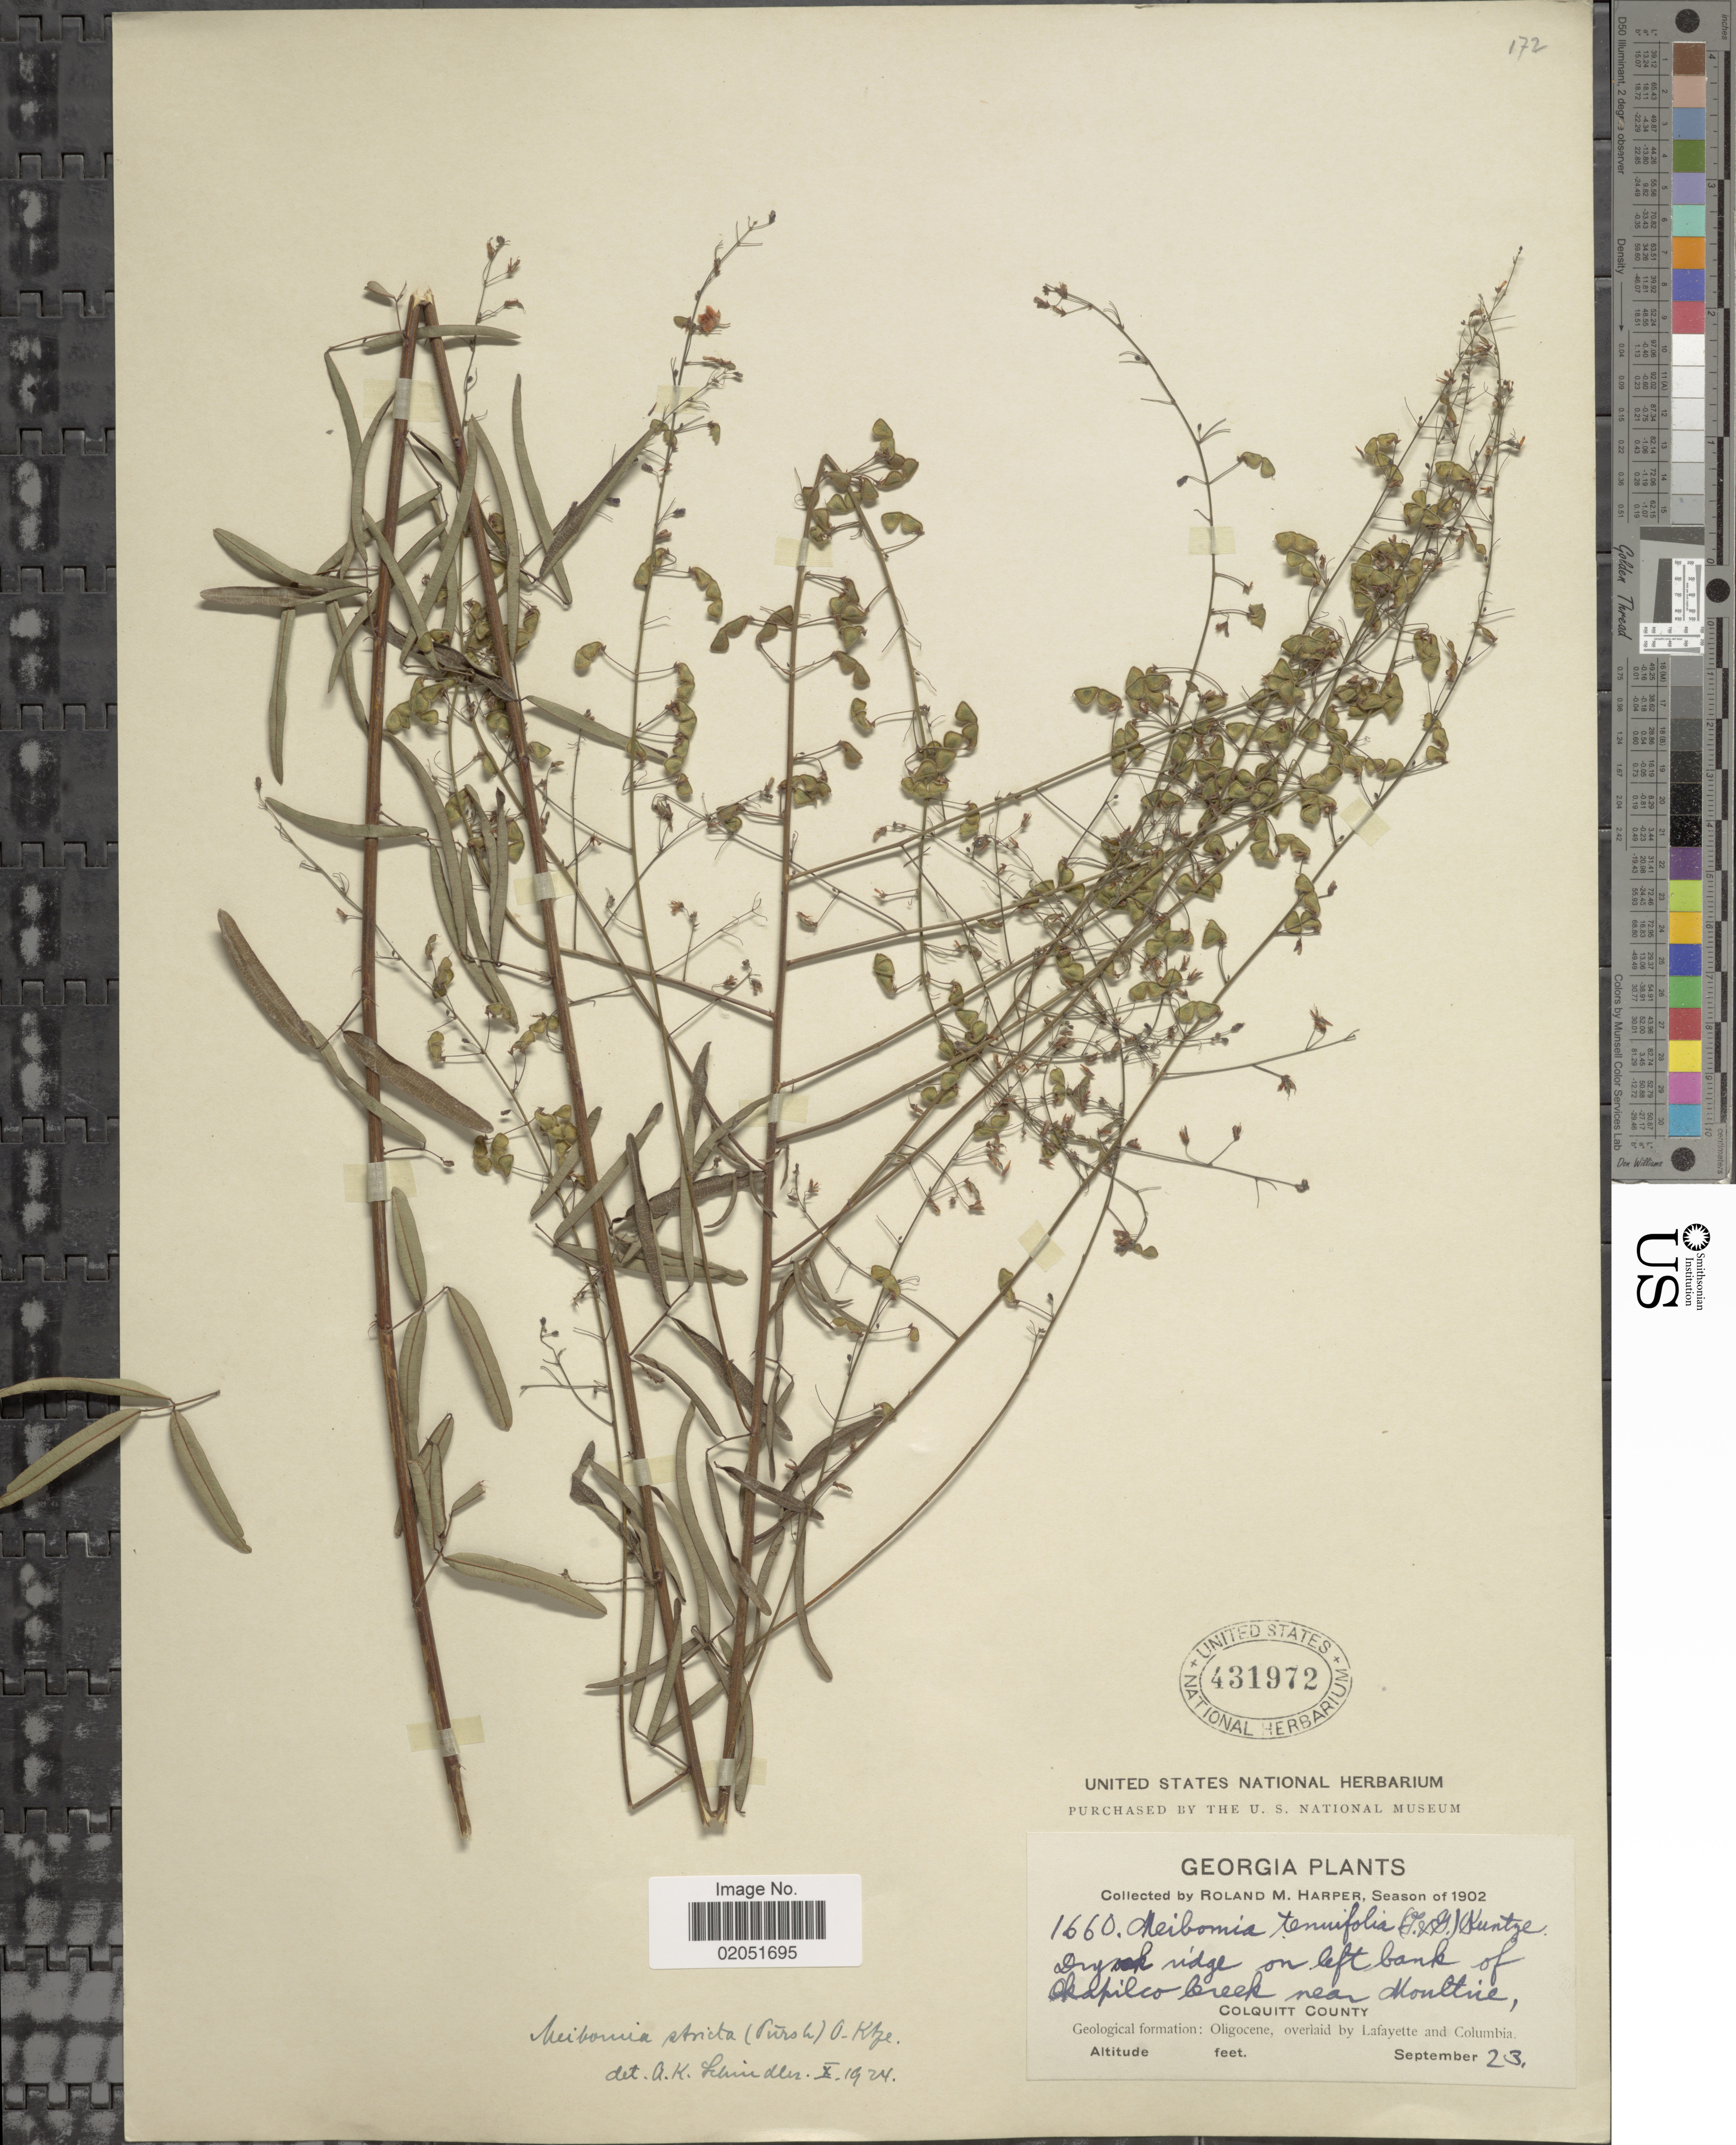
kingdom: Plantae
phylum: Tracheophyta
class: Magnoliopsida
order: Fabales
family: Fabaceae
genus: Desmodium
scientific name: Desmodium strictum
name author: (Pursh) DC.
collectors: R. M. Harper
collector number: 1660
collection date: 1902-09-23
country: United States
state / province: Georgia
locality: Okapilco Creek near Moultie, Colquitt County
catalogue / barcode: US 431972